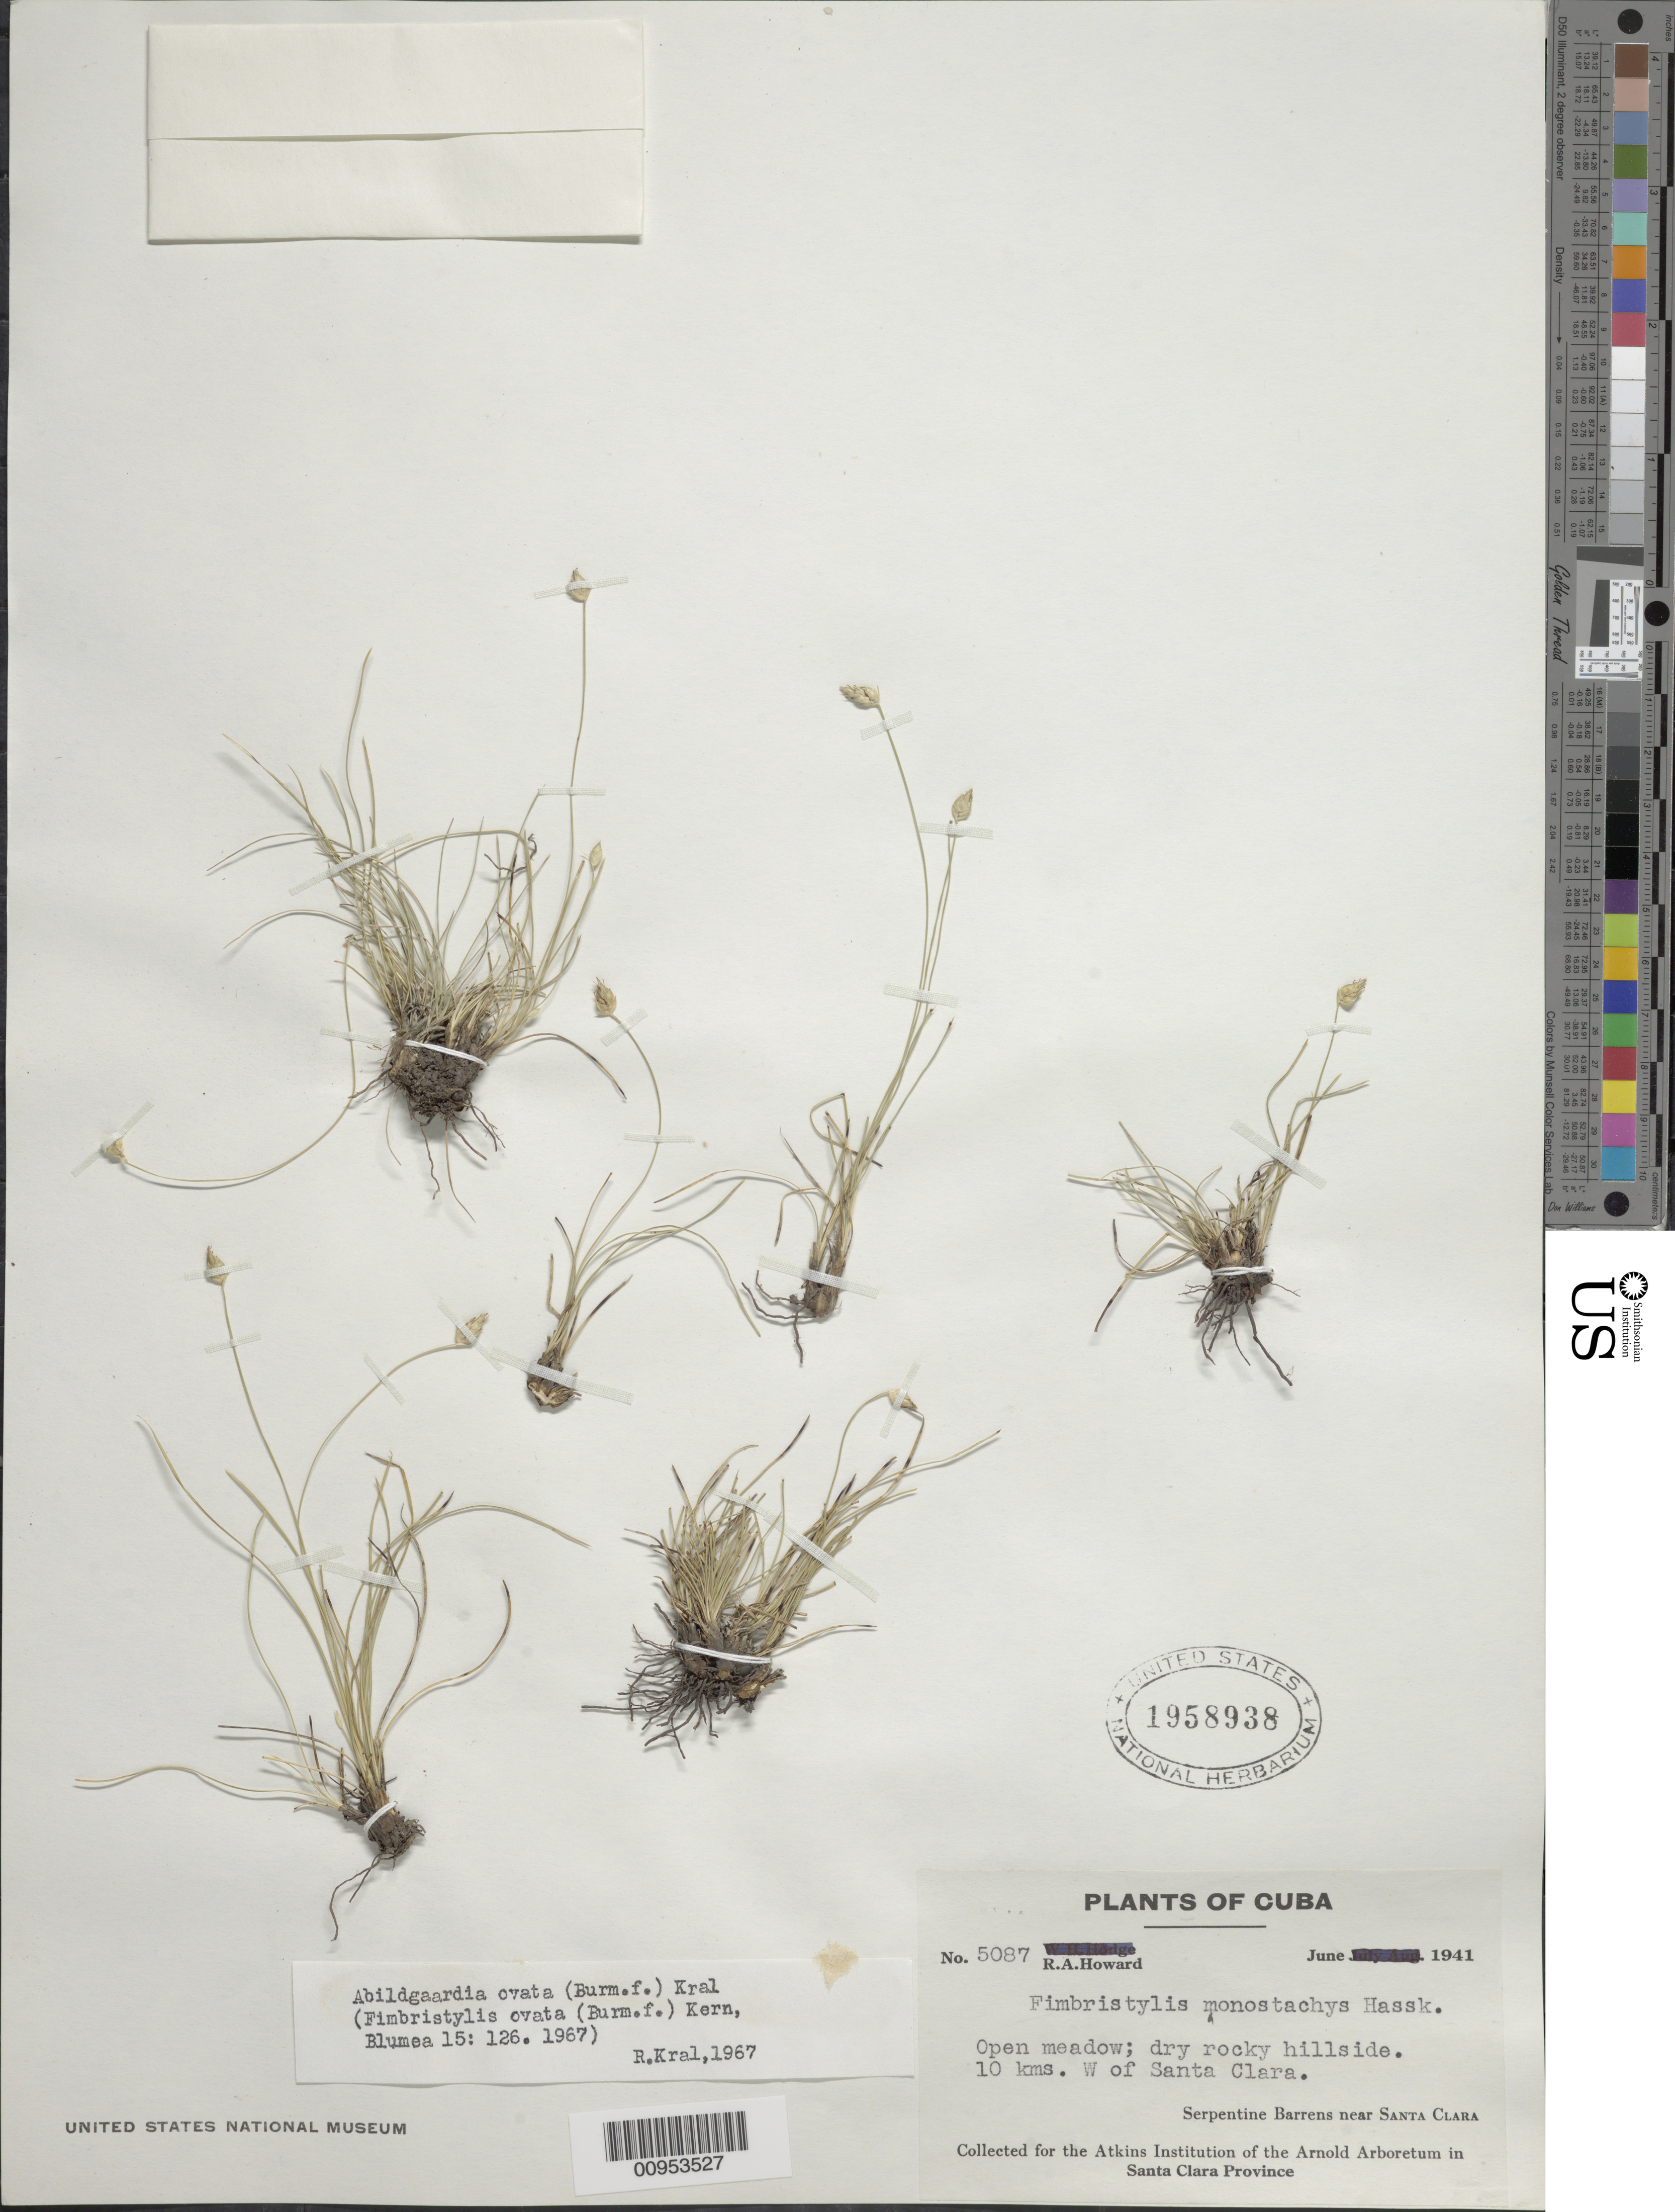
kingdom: Plantae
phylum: Tracheophyta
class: Liliopsida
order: Poales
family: Cyperaceae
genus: Abildgaardia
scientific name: Abildgaardia ovata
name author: (Burm. f.) Kral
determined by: Kral, Robert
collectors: R. A. Howard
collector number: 5087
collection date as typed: Jun 1941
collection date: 1941-06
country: Cuba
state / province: Las Villas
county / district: Dry forest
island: Cuba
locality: meadow of hillside barrens, 10 kms, W of Santa Clara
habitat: Open meadow on dry rocky hillside of serpentine barrens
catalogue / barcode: US 1958938